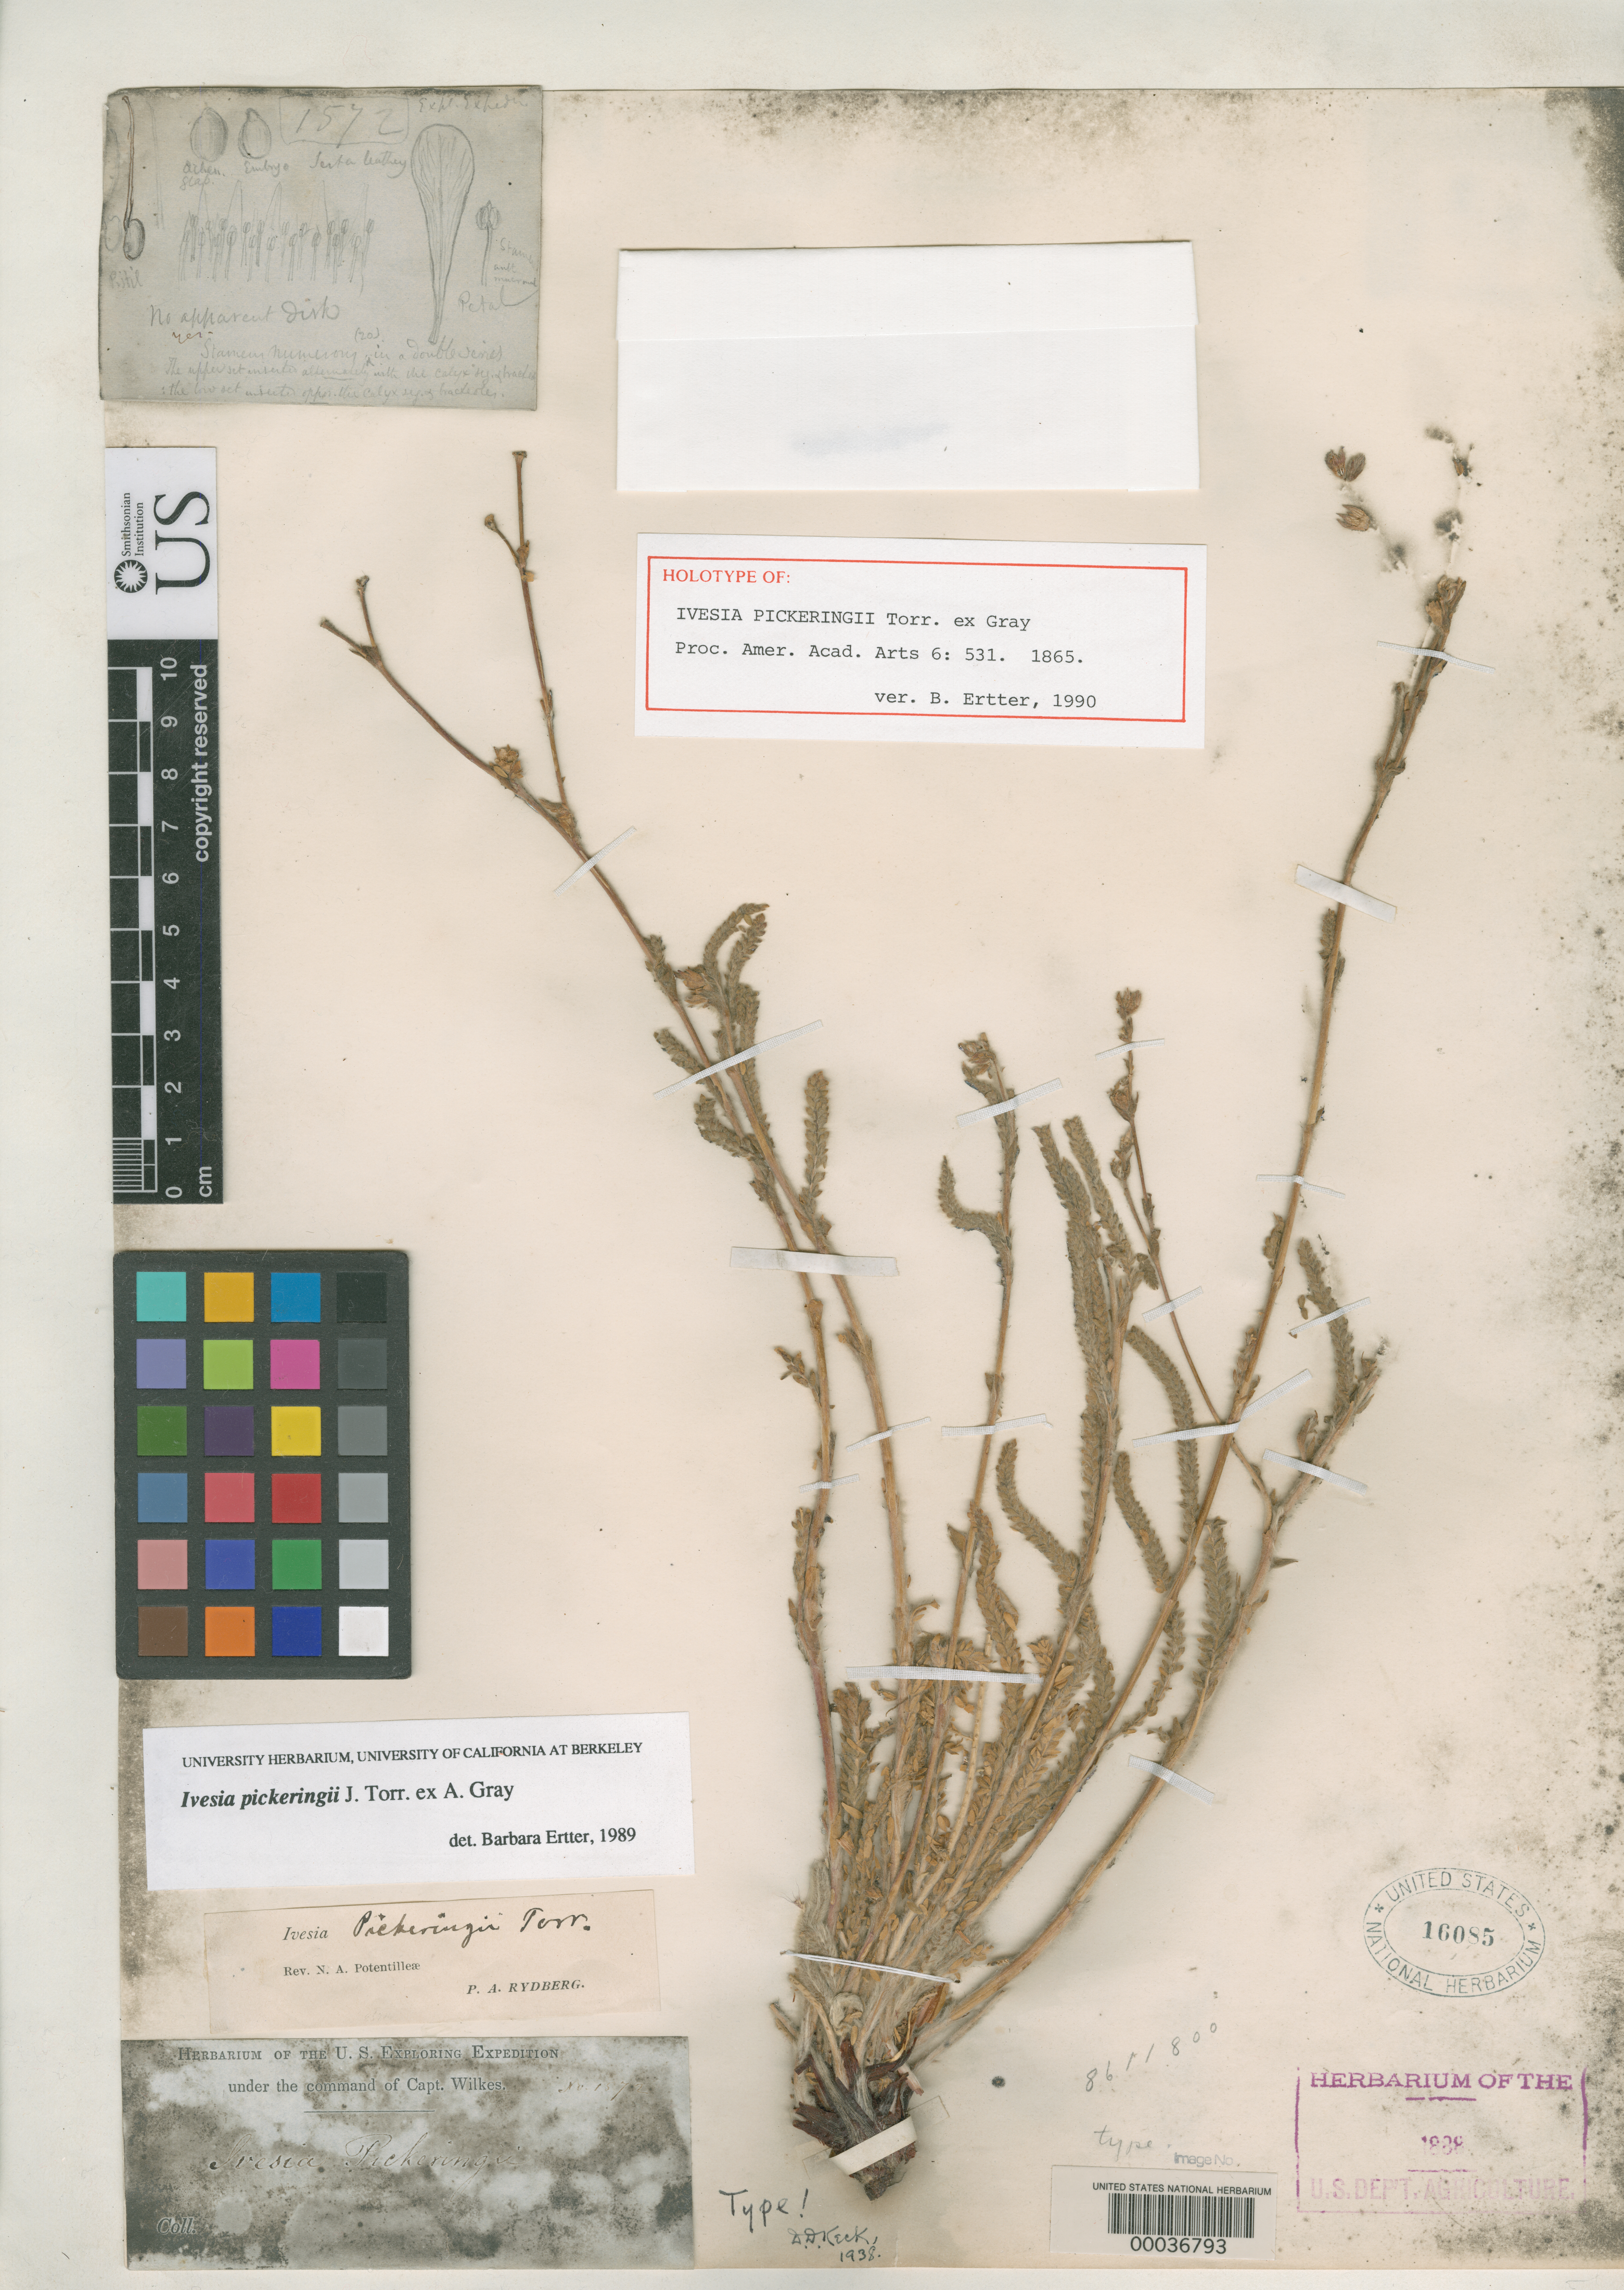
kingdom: Plantae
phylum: Tracheophyta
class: Magnoliopsida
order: Rosales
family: Rosaceae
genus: Ivesia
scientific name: Ivesia pickeringii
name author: A. Gray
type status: Holotype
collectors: Wilkes Explor. Exped.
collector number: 1572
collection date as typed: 1838 to -- --- 1842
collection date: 1838/1842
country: United States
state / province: California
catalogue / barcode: US 16085